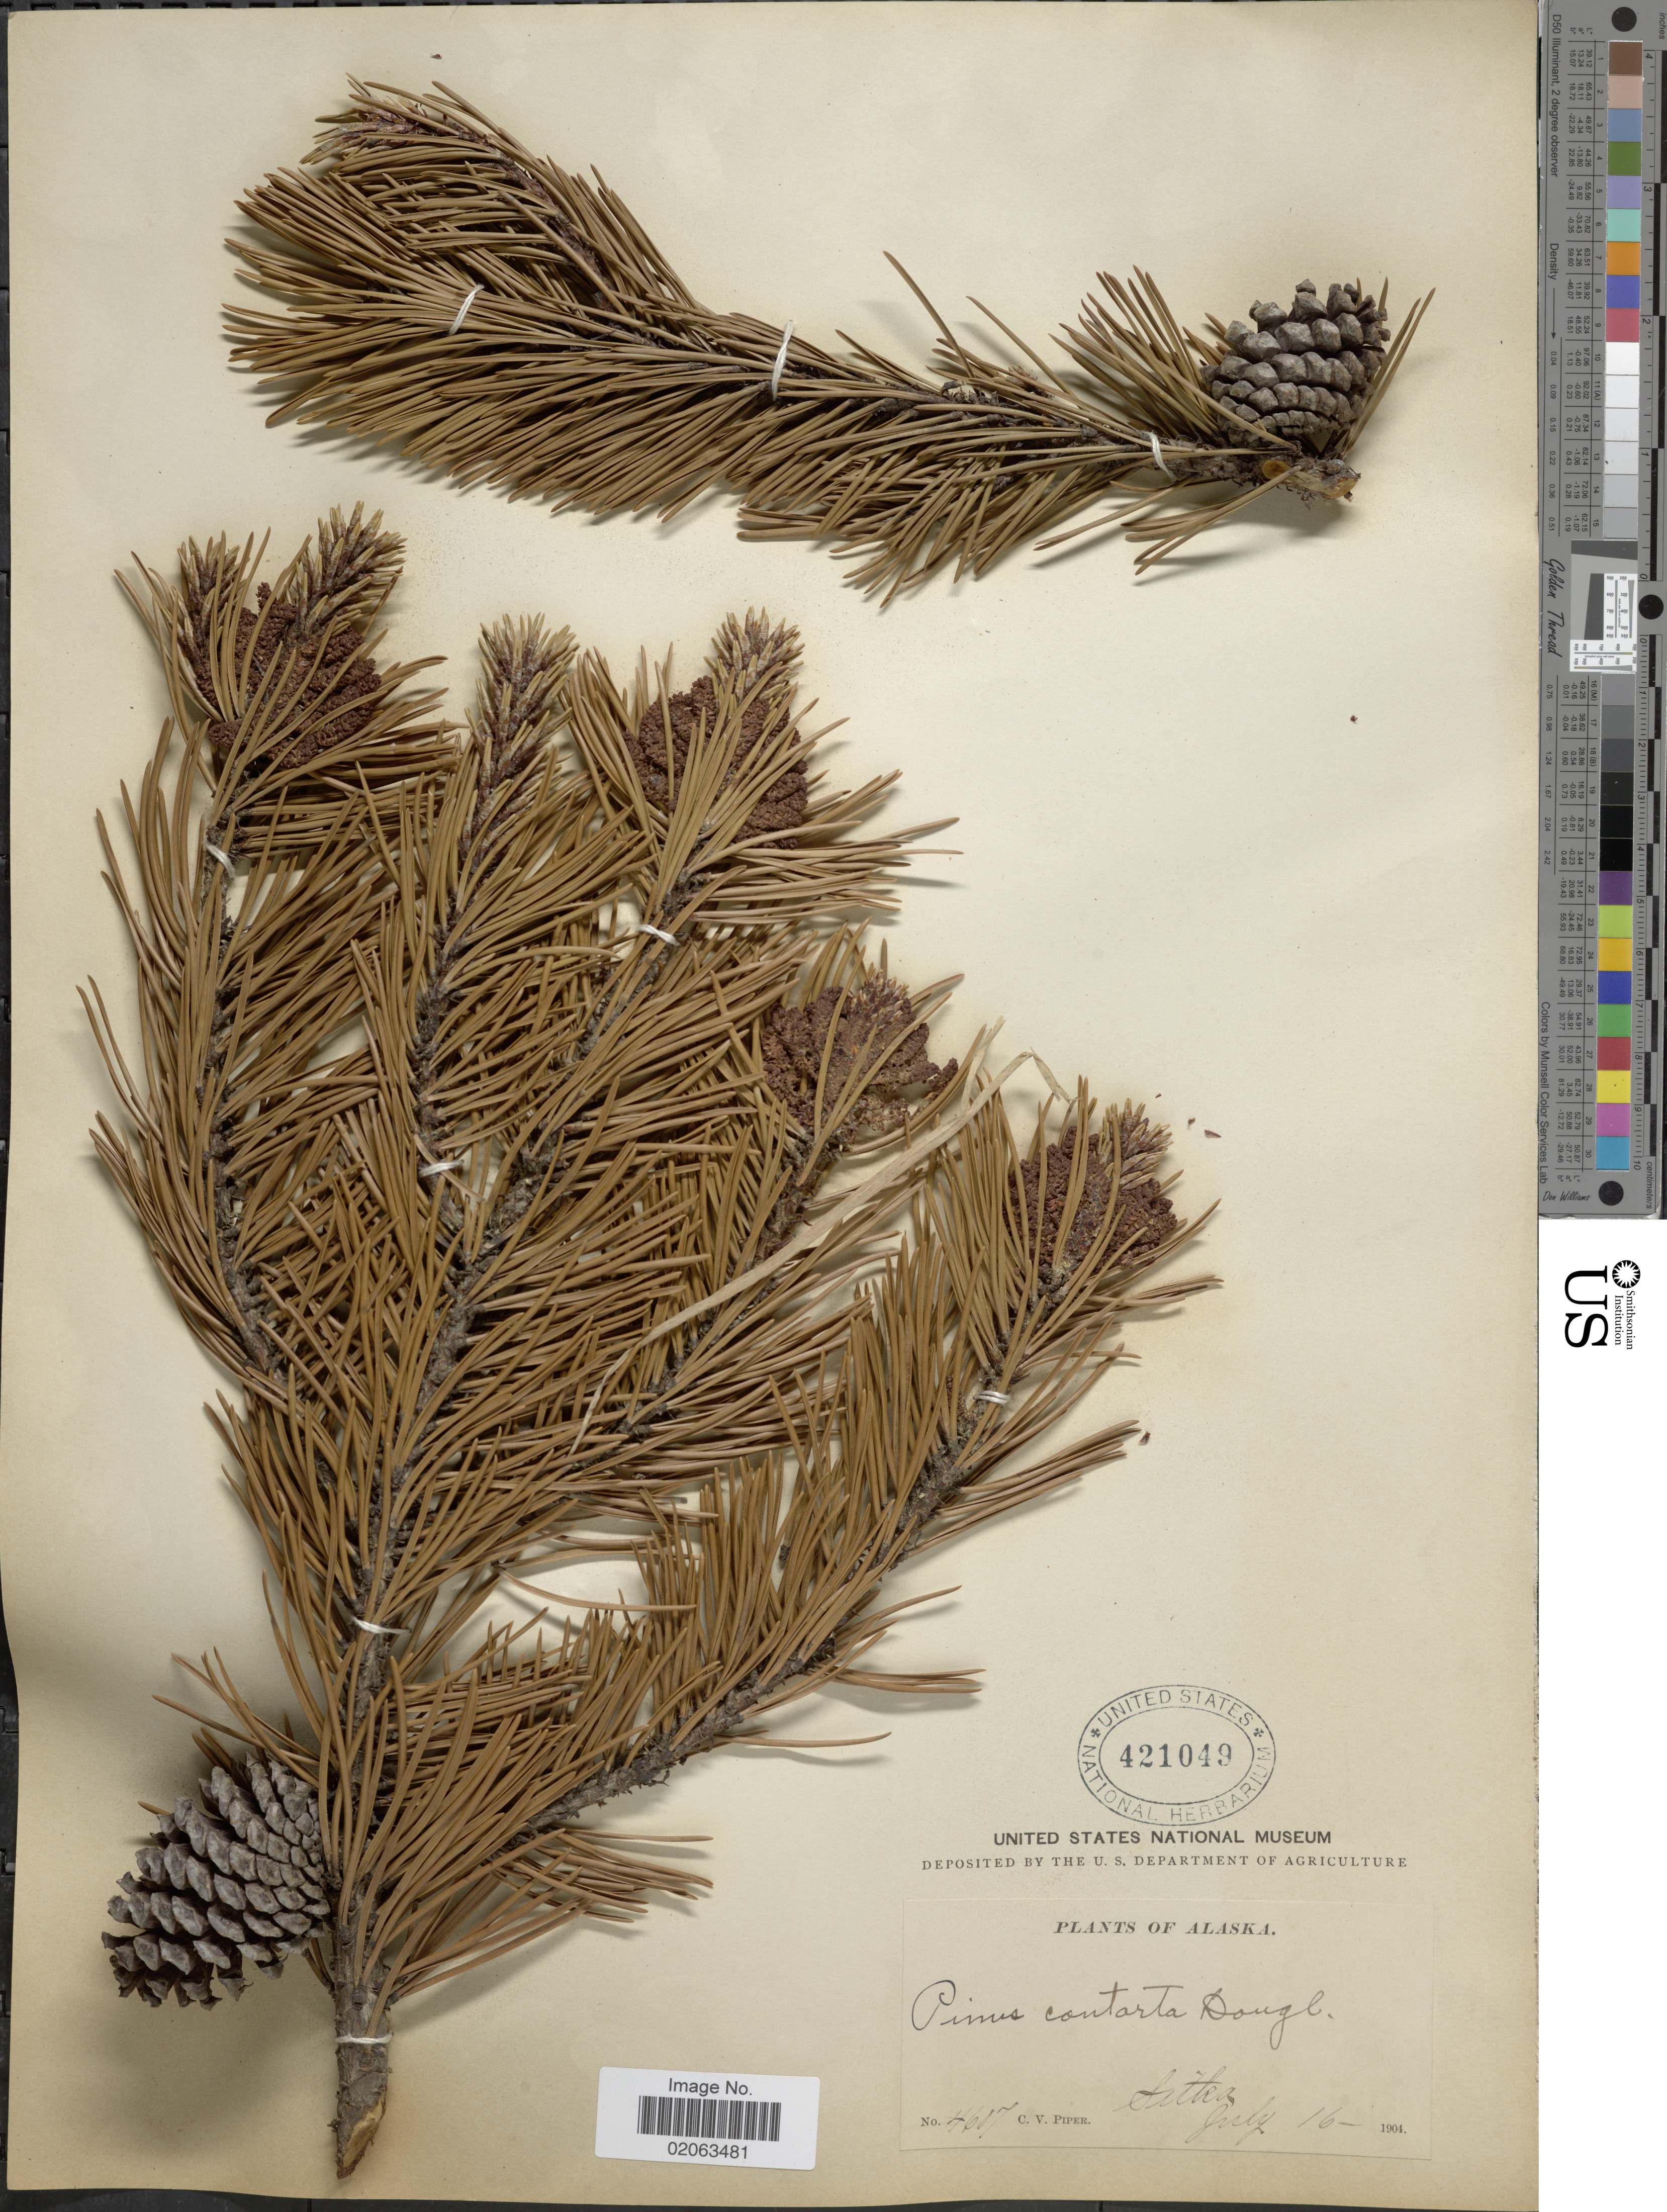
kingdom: Plantae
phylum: Tracheophyta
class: Pinopsida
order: Pinales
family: Pinaceae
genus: Pinus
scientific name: Pinus contorta var. contorta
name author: Douglas ex Loudon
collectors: C. V. Piper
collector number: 4607*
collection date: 1904-07-16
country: United States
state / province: Alaska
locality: Alaska. Sitka.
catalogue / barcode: US 421049